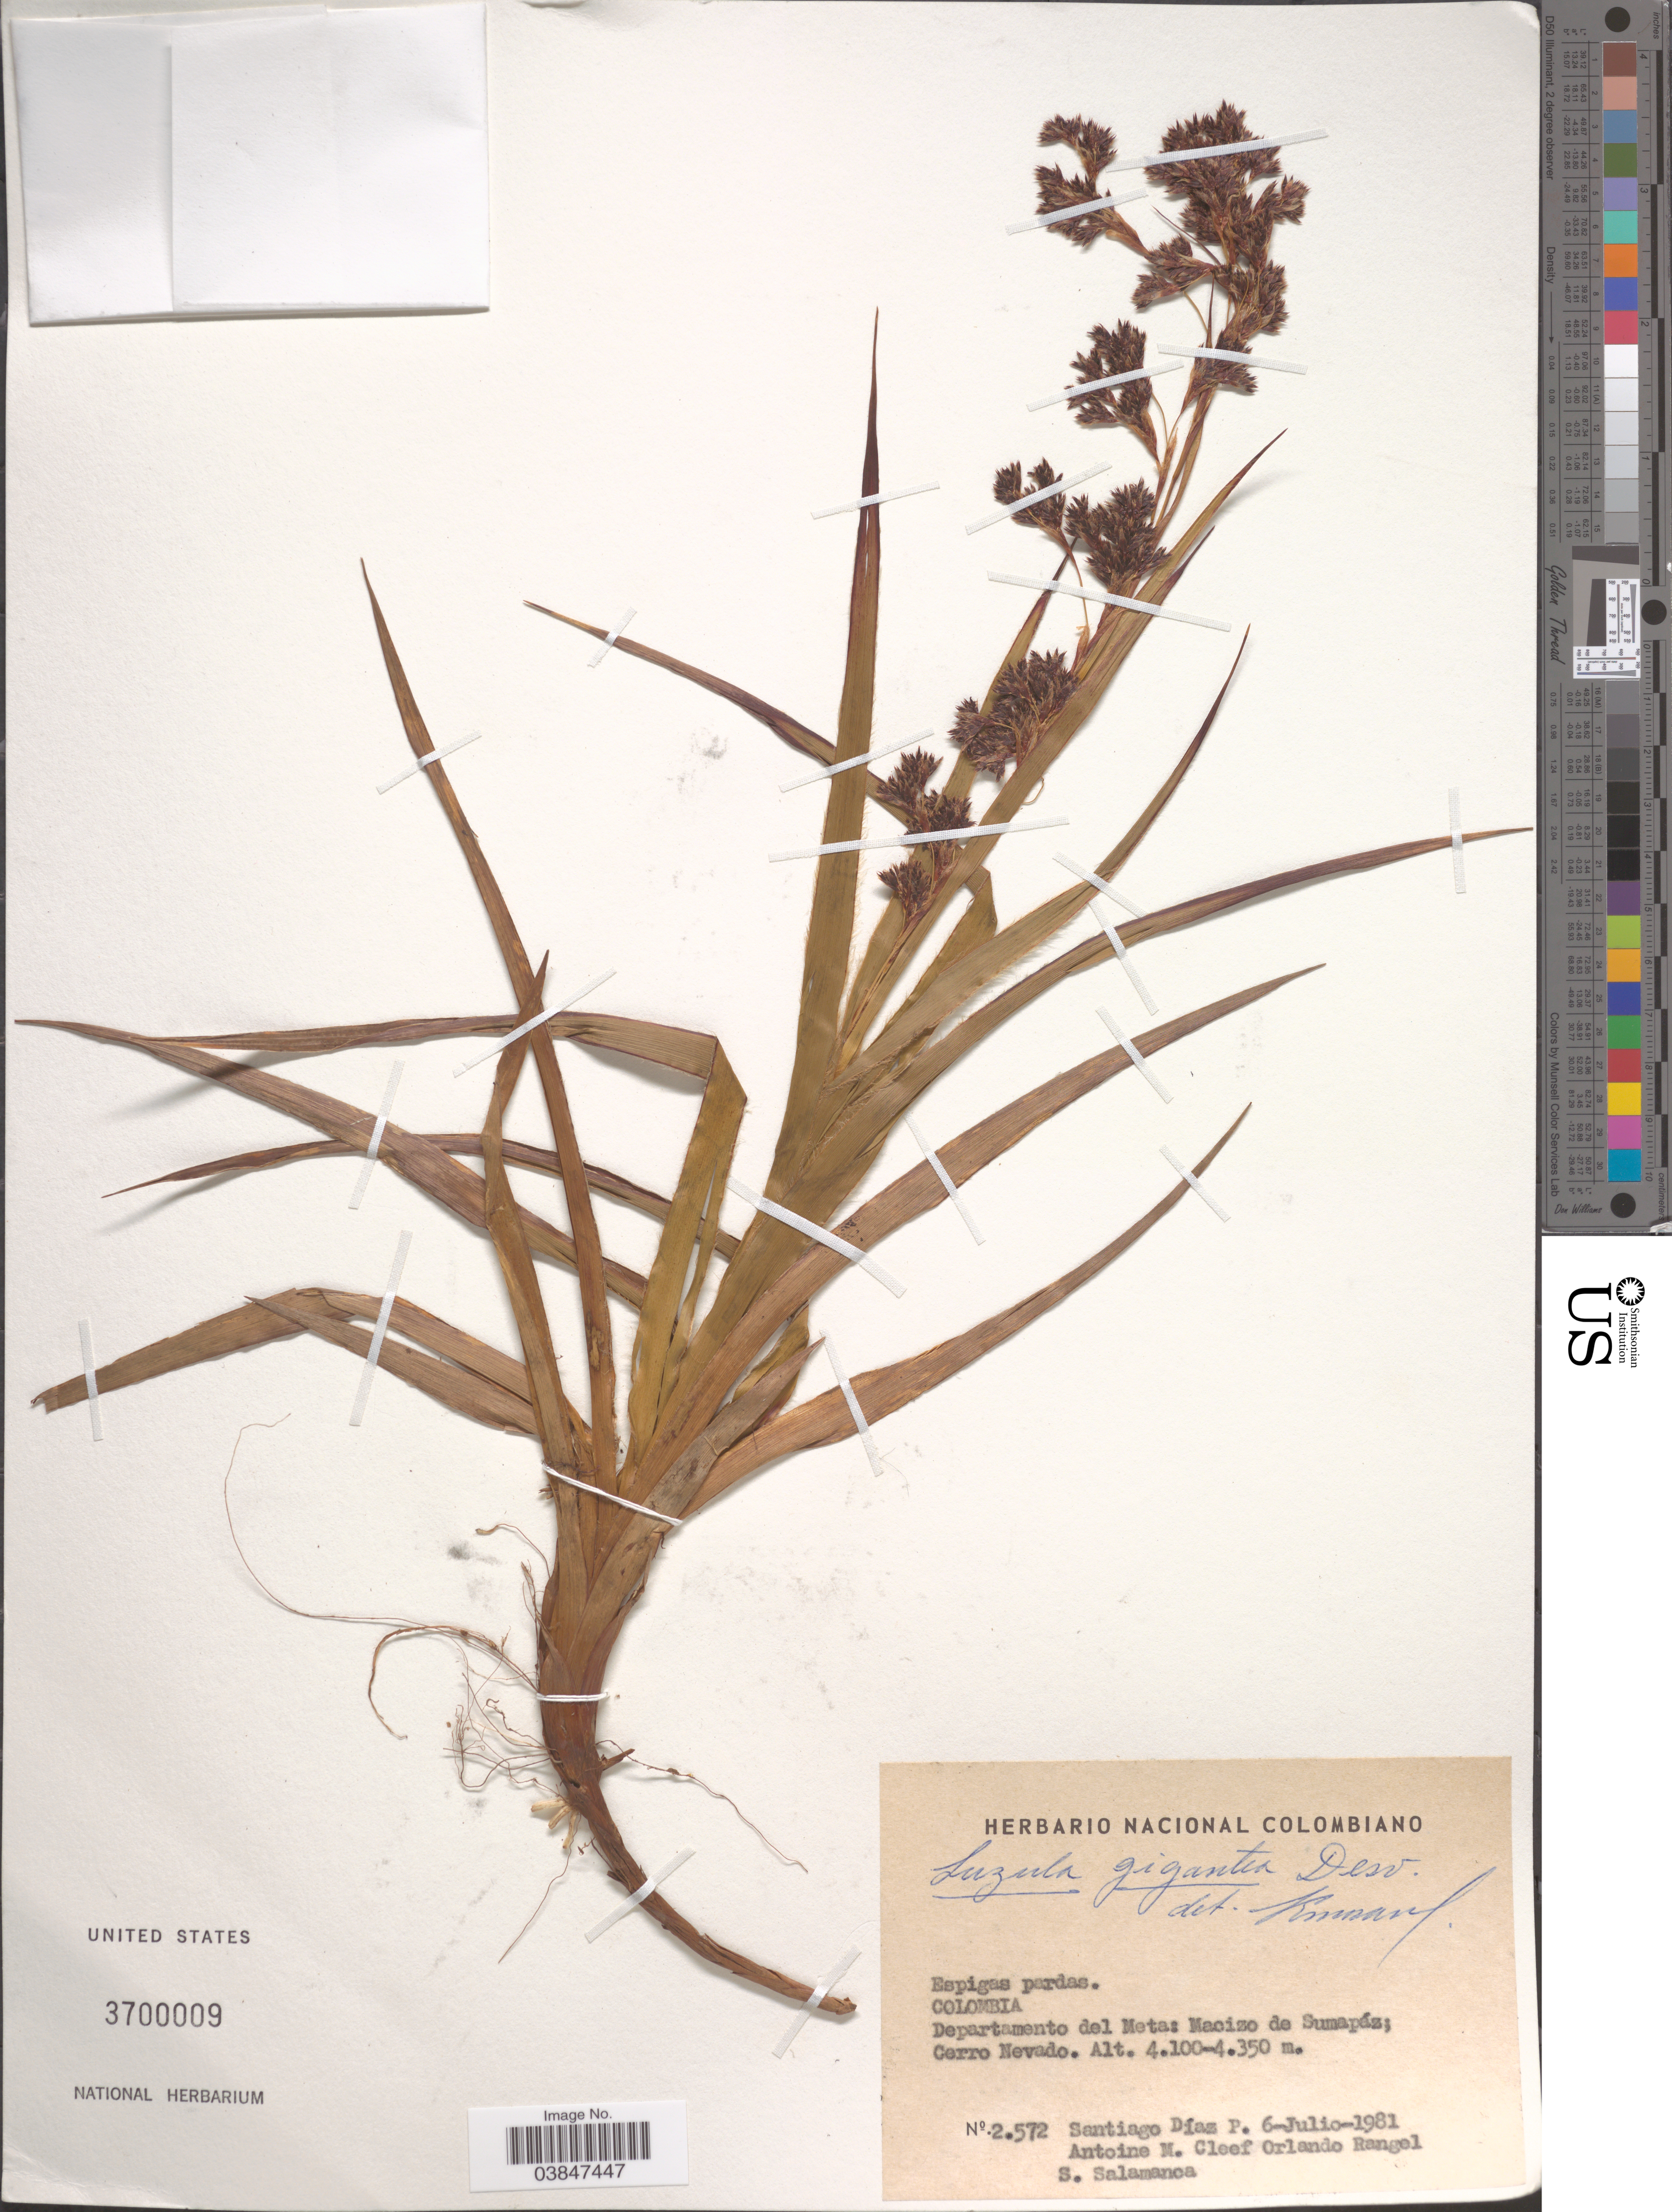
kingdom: Plantae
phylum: Tracheophyta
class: Liliopsida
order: Poales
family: Juncaceae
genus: Luzula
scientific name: Luzula gigantea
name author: Desv.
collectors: S. Diaz P., A. M. Cleef, O. Rangel & S. Salamanca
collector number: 2572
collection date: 1984-07-06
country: Colombia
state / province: Meta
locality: Departamento del Meta: Mazico de Sumapáz; Cerro Nevado.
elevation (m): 4100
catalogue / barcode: US 3700009